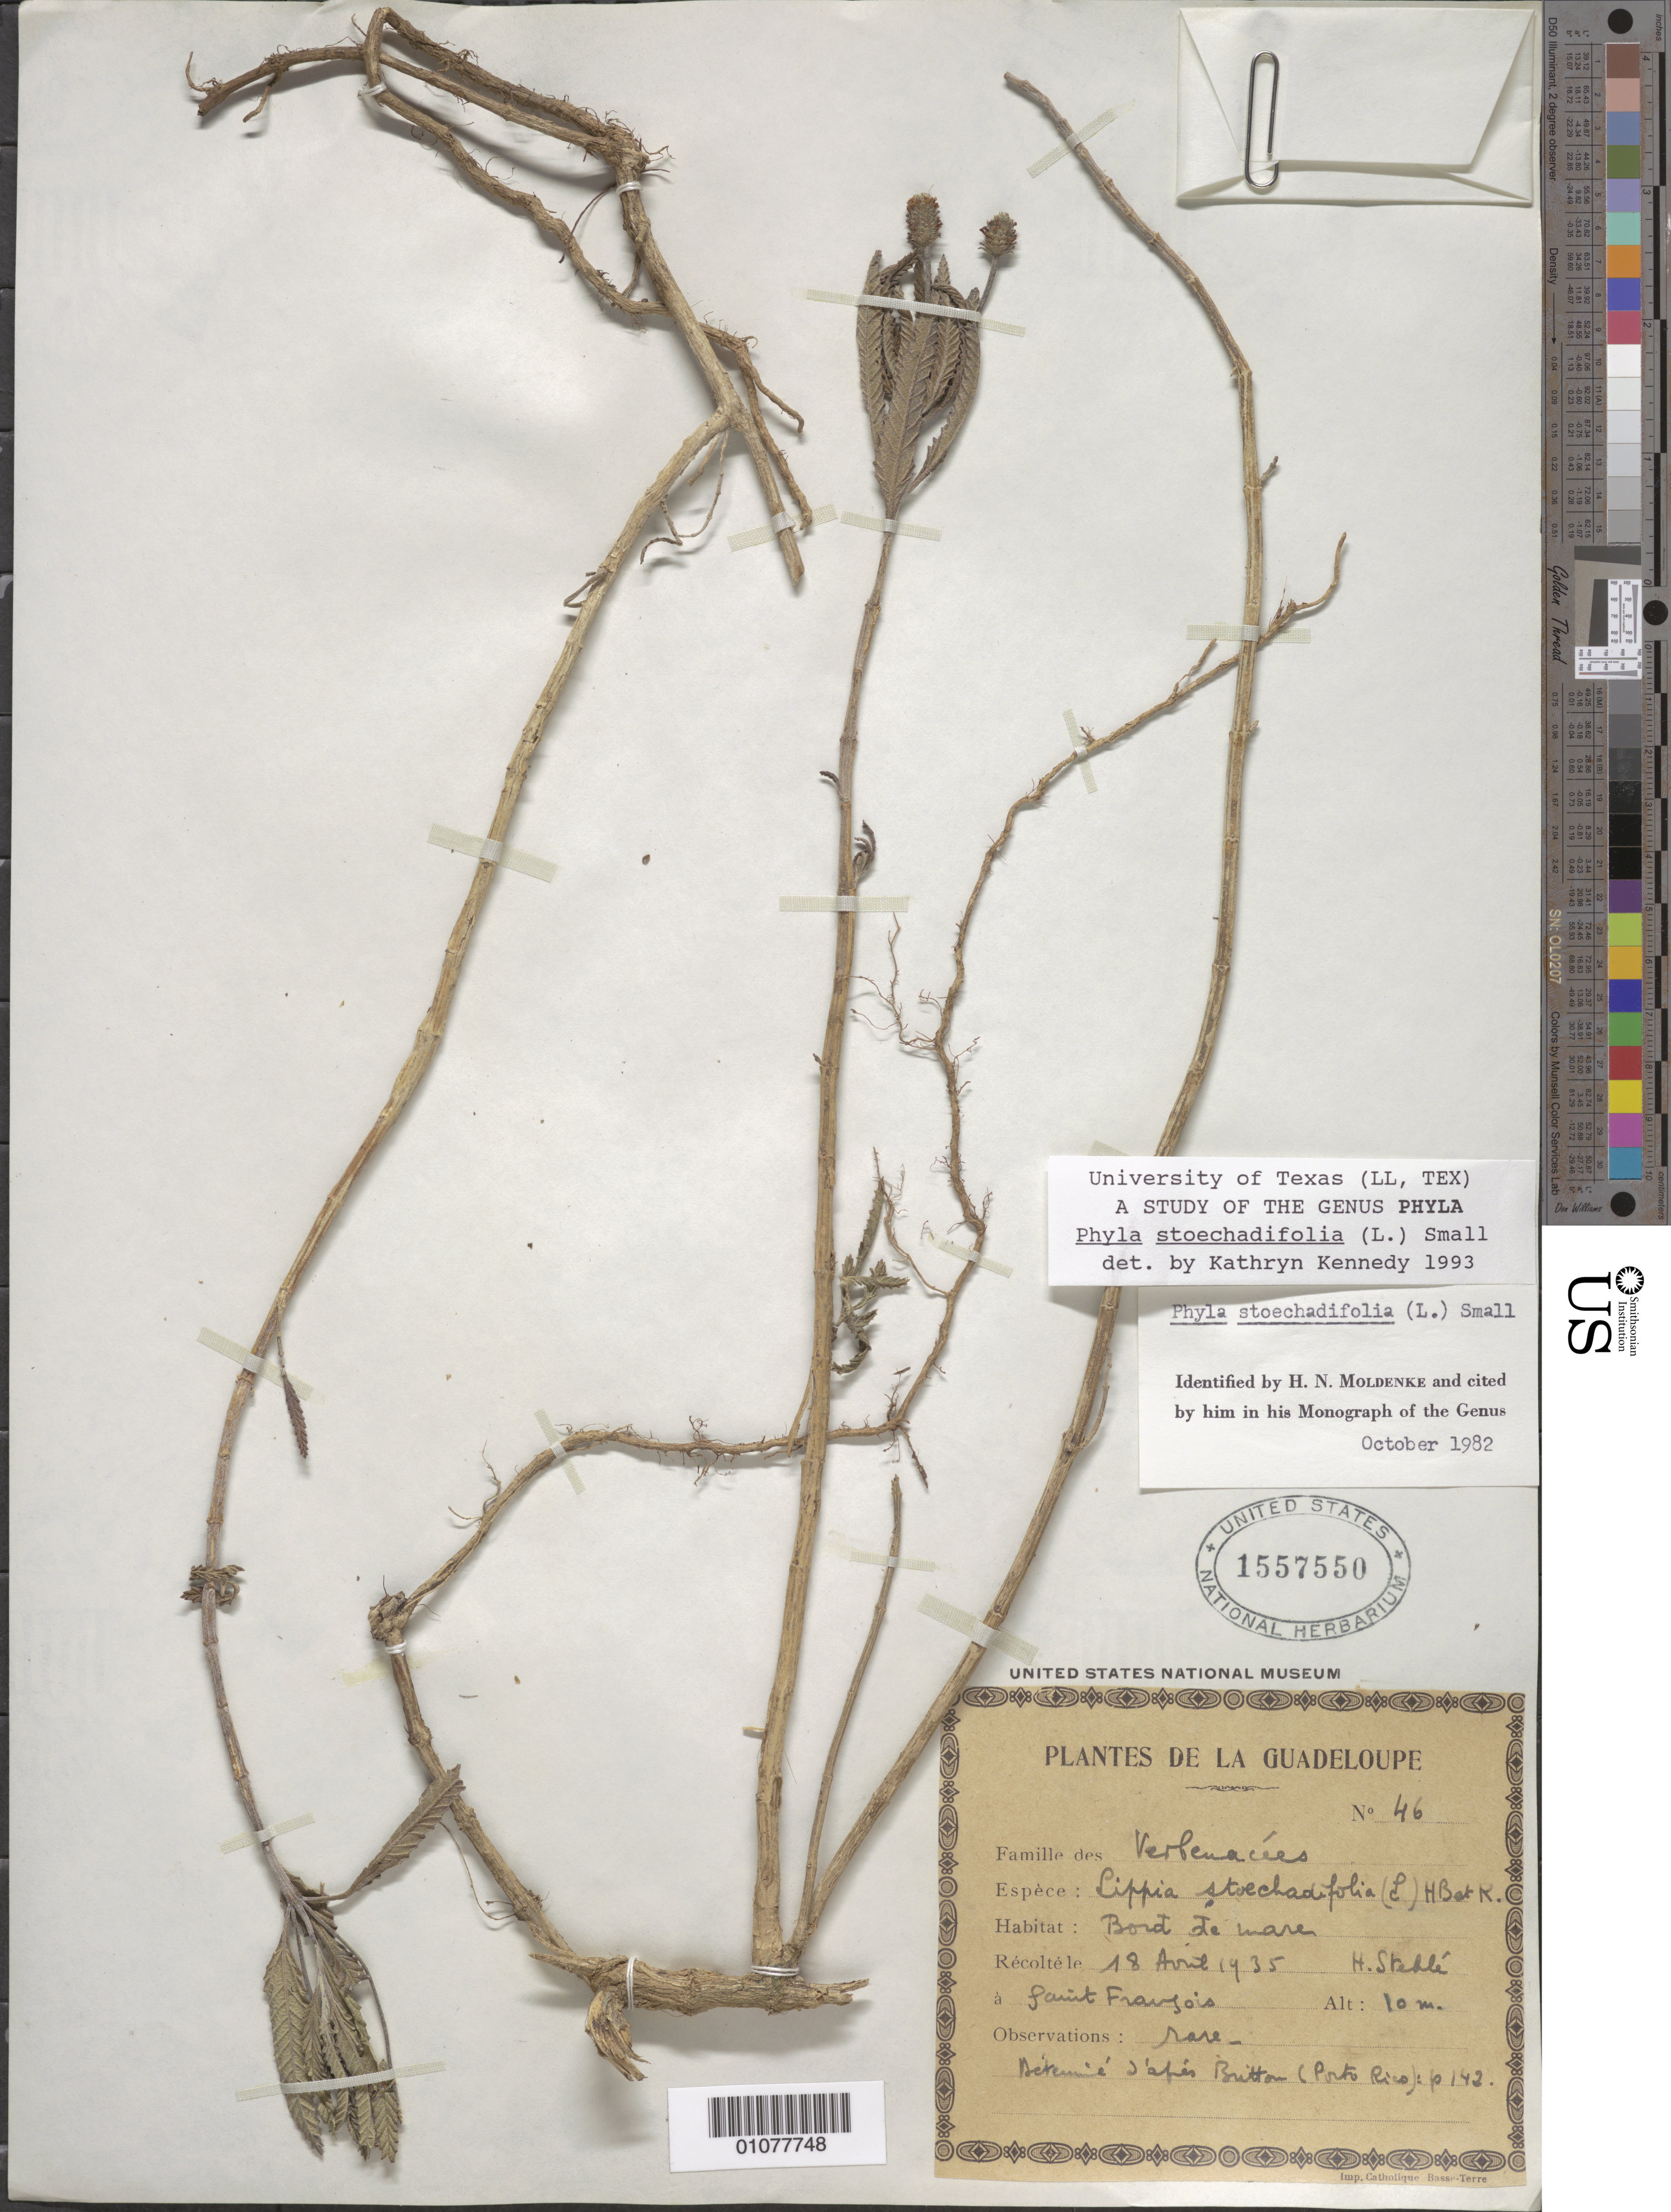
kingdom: Plantae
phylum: Tracheophyta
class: Magnoliopsida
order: Lamiales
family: Verbenaceae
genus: Phyla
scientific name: Phyla stoechadifolia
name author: (L.) Small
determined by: Kennedy, K.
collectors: H. Stehlé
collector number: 46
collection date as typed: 18 Apr 1935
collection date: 1935-04-18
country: Guadeloupe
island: Basse Terre [Guadeloupe]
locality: Ste. Francois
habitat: Bord de Mare. Rare.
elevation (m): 10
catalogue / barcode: US 1557550